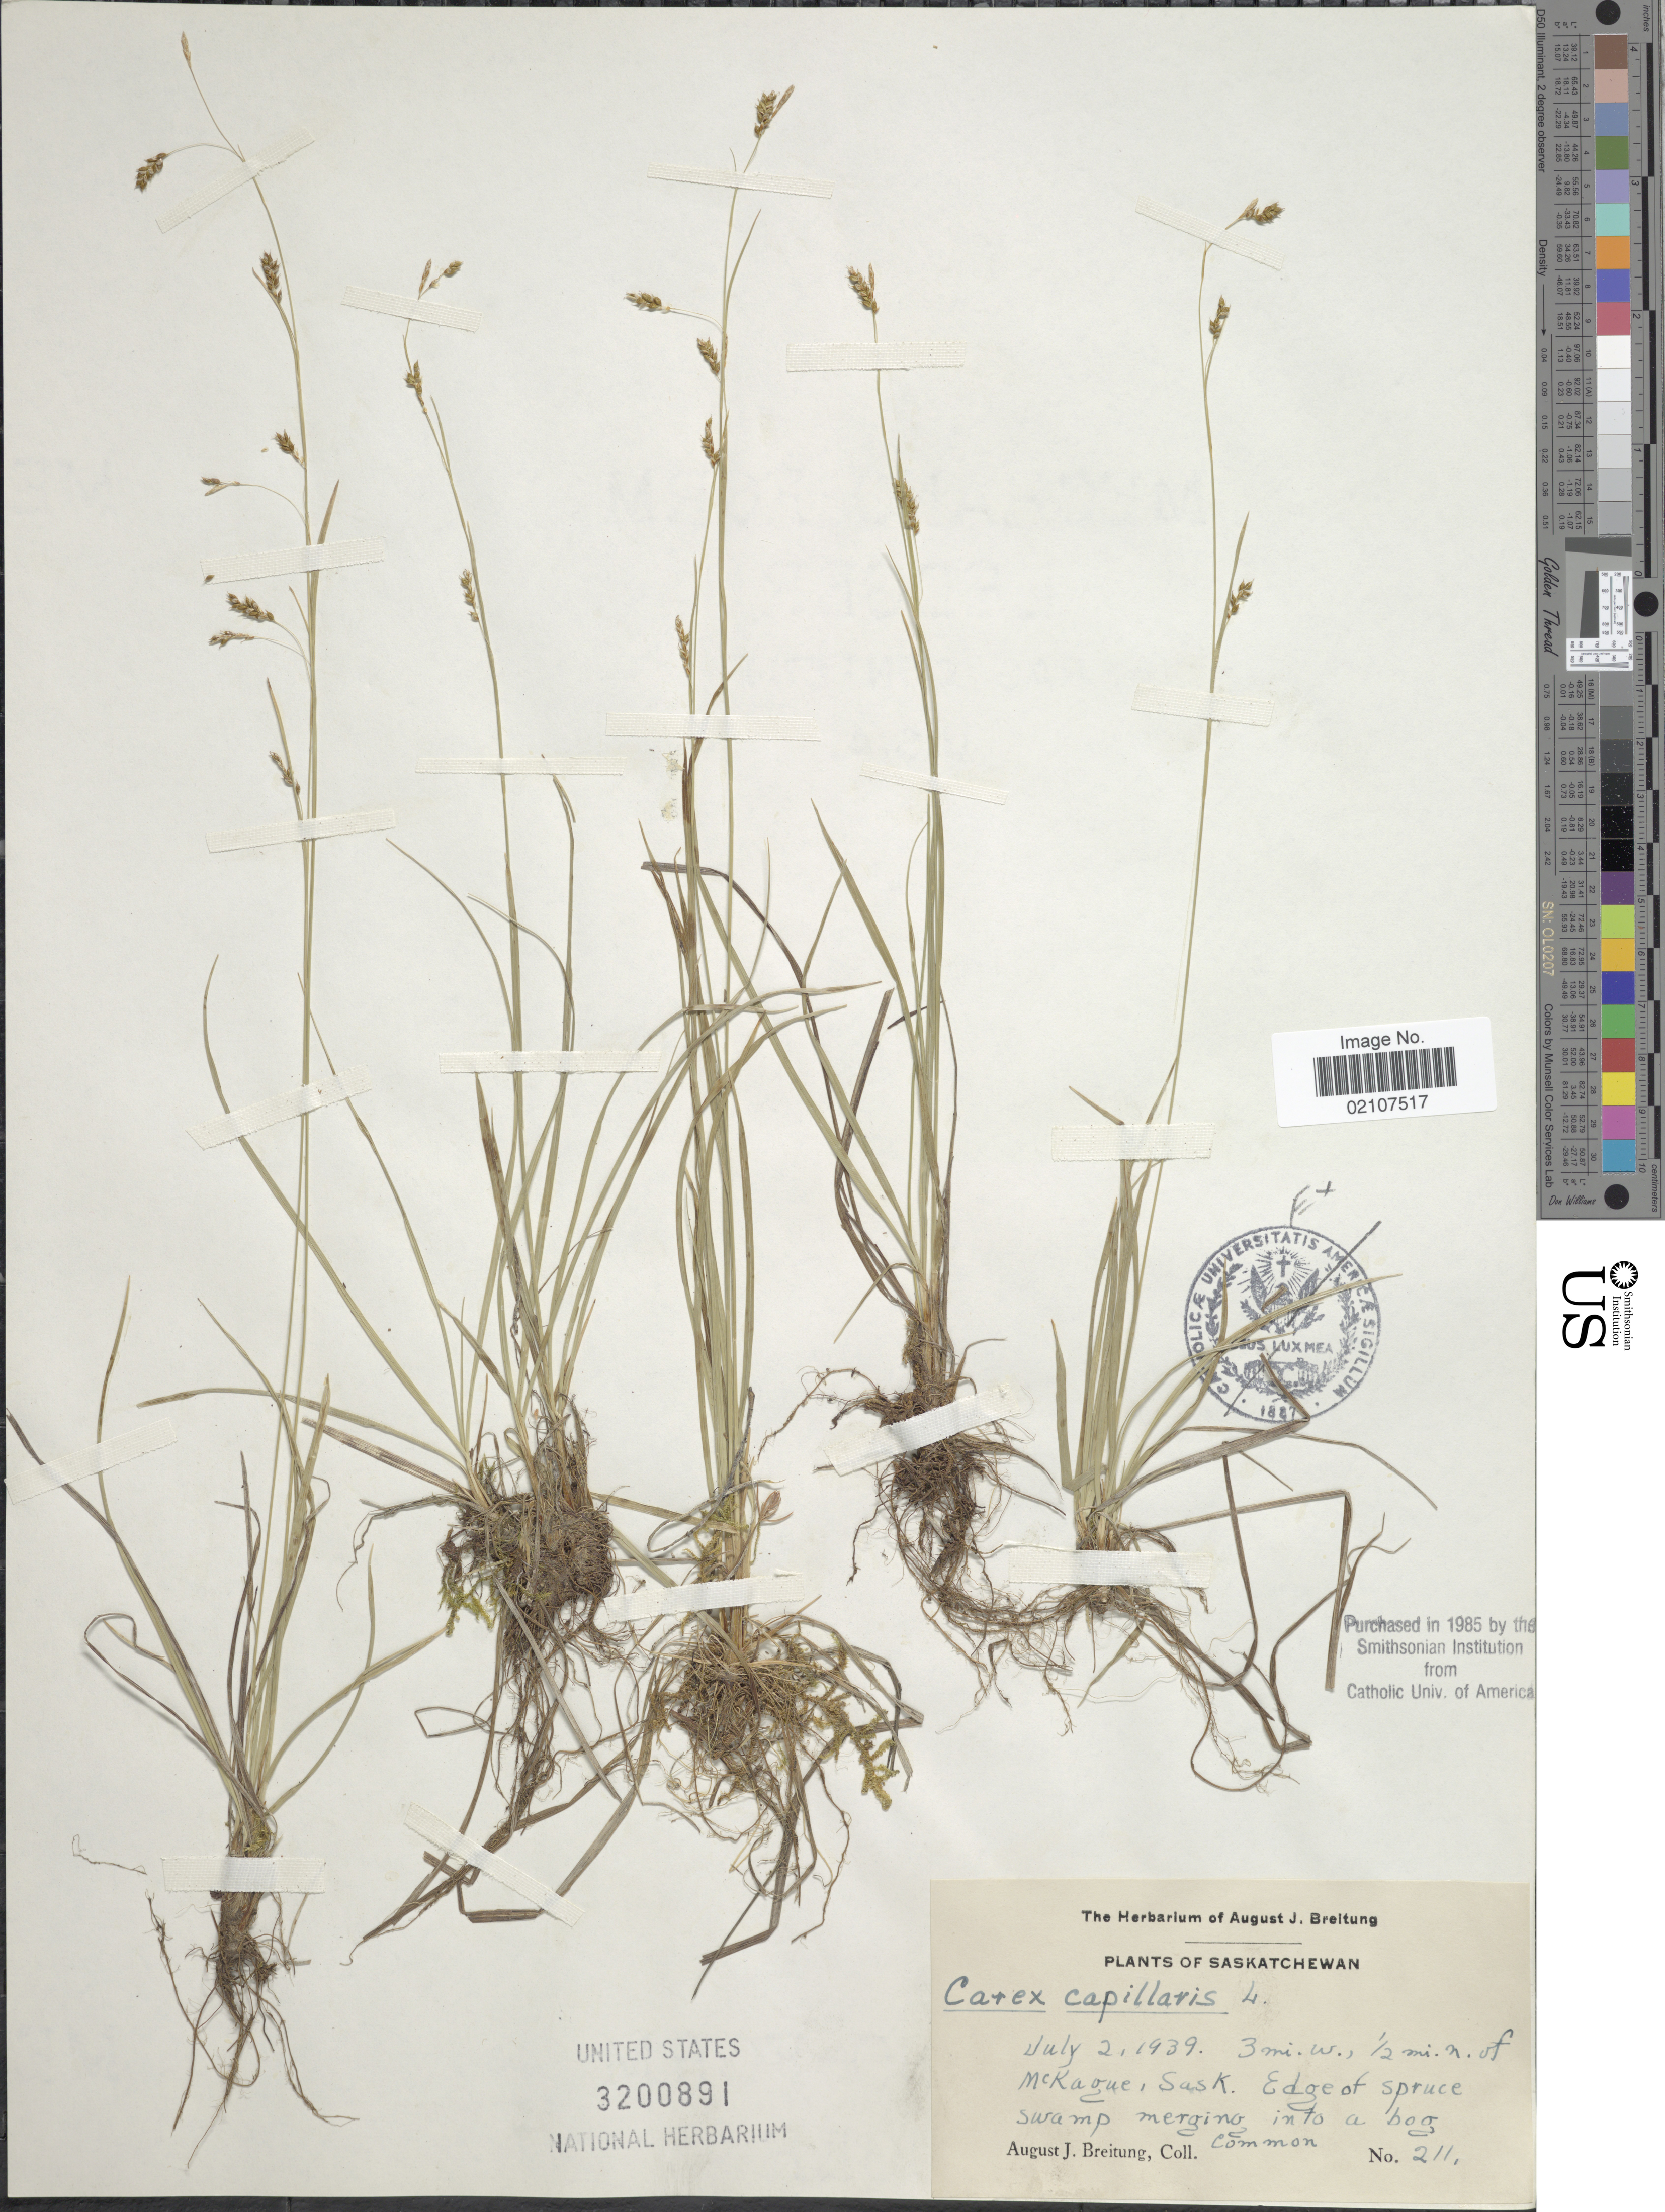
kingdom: Plantae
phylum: Tracheophyta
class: Liliopsida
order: Poales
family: Cyperaceae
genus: Carex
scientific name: Carex capillaris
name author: L.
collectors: A. Breitung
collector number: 211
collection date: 1939-07-02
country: Canada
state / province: Saskatchewan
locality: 3 mi W., ½ mi N of McKague, Edge of spruce swamp mergino into a bog, Common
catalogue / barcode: US 3200891